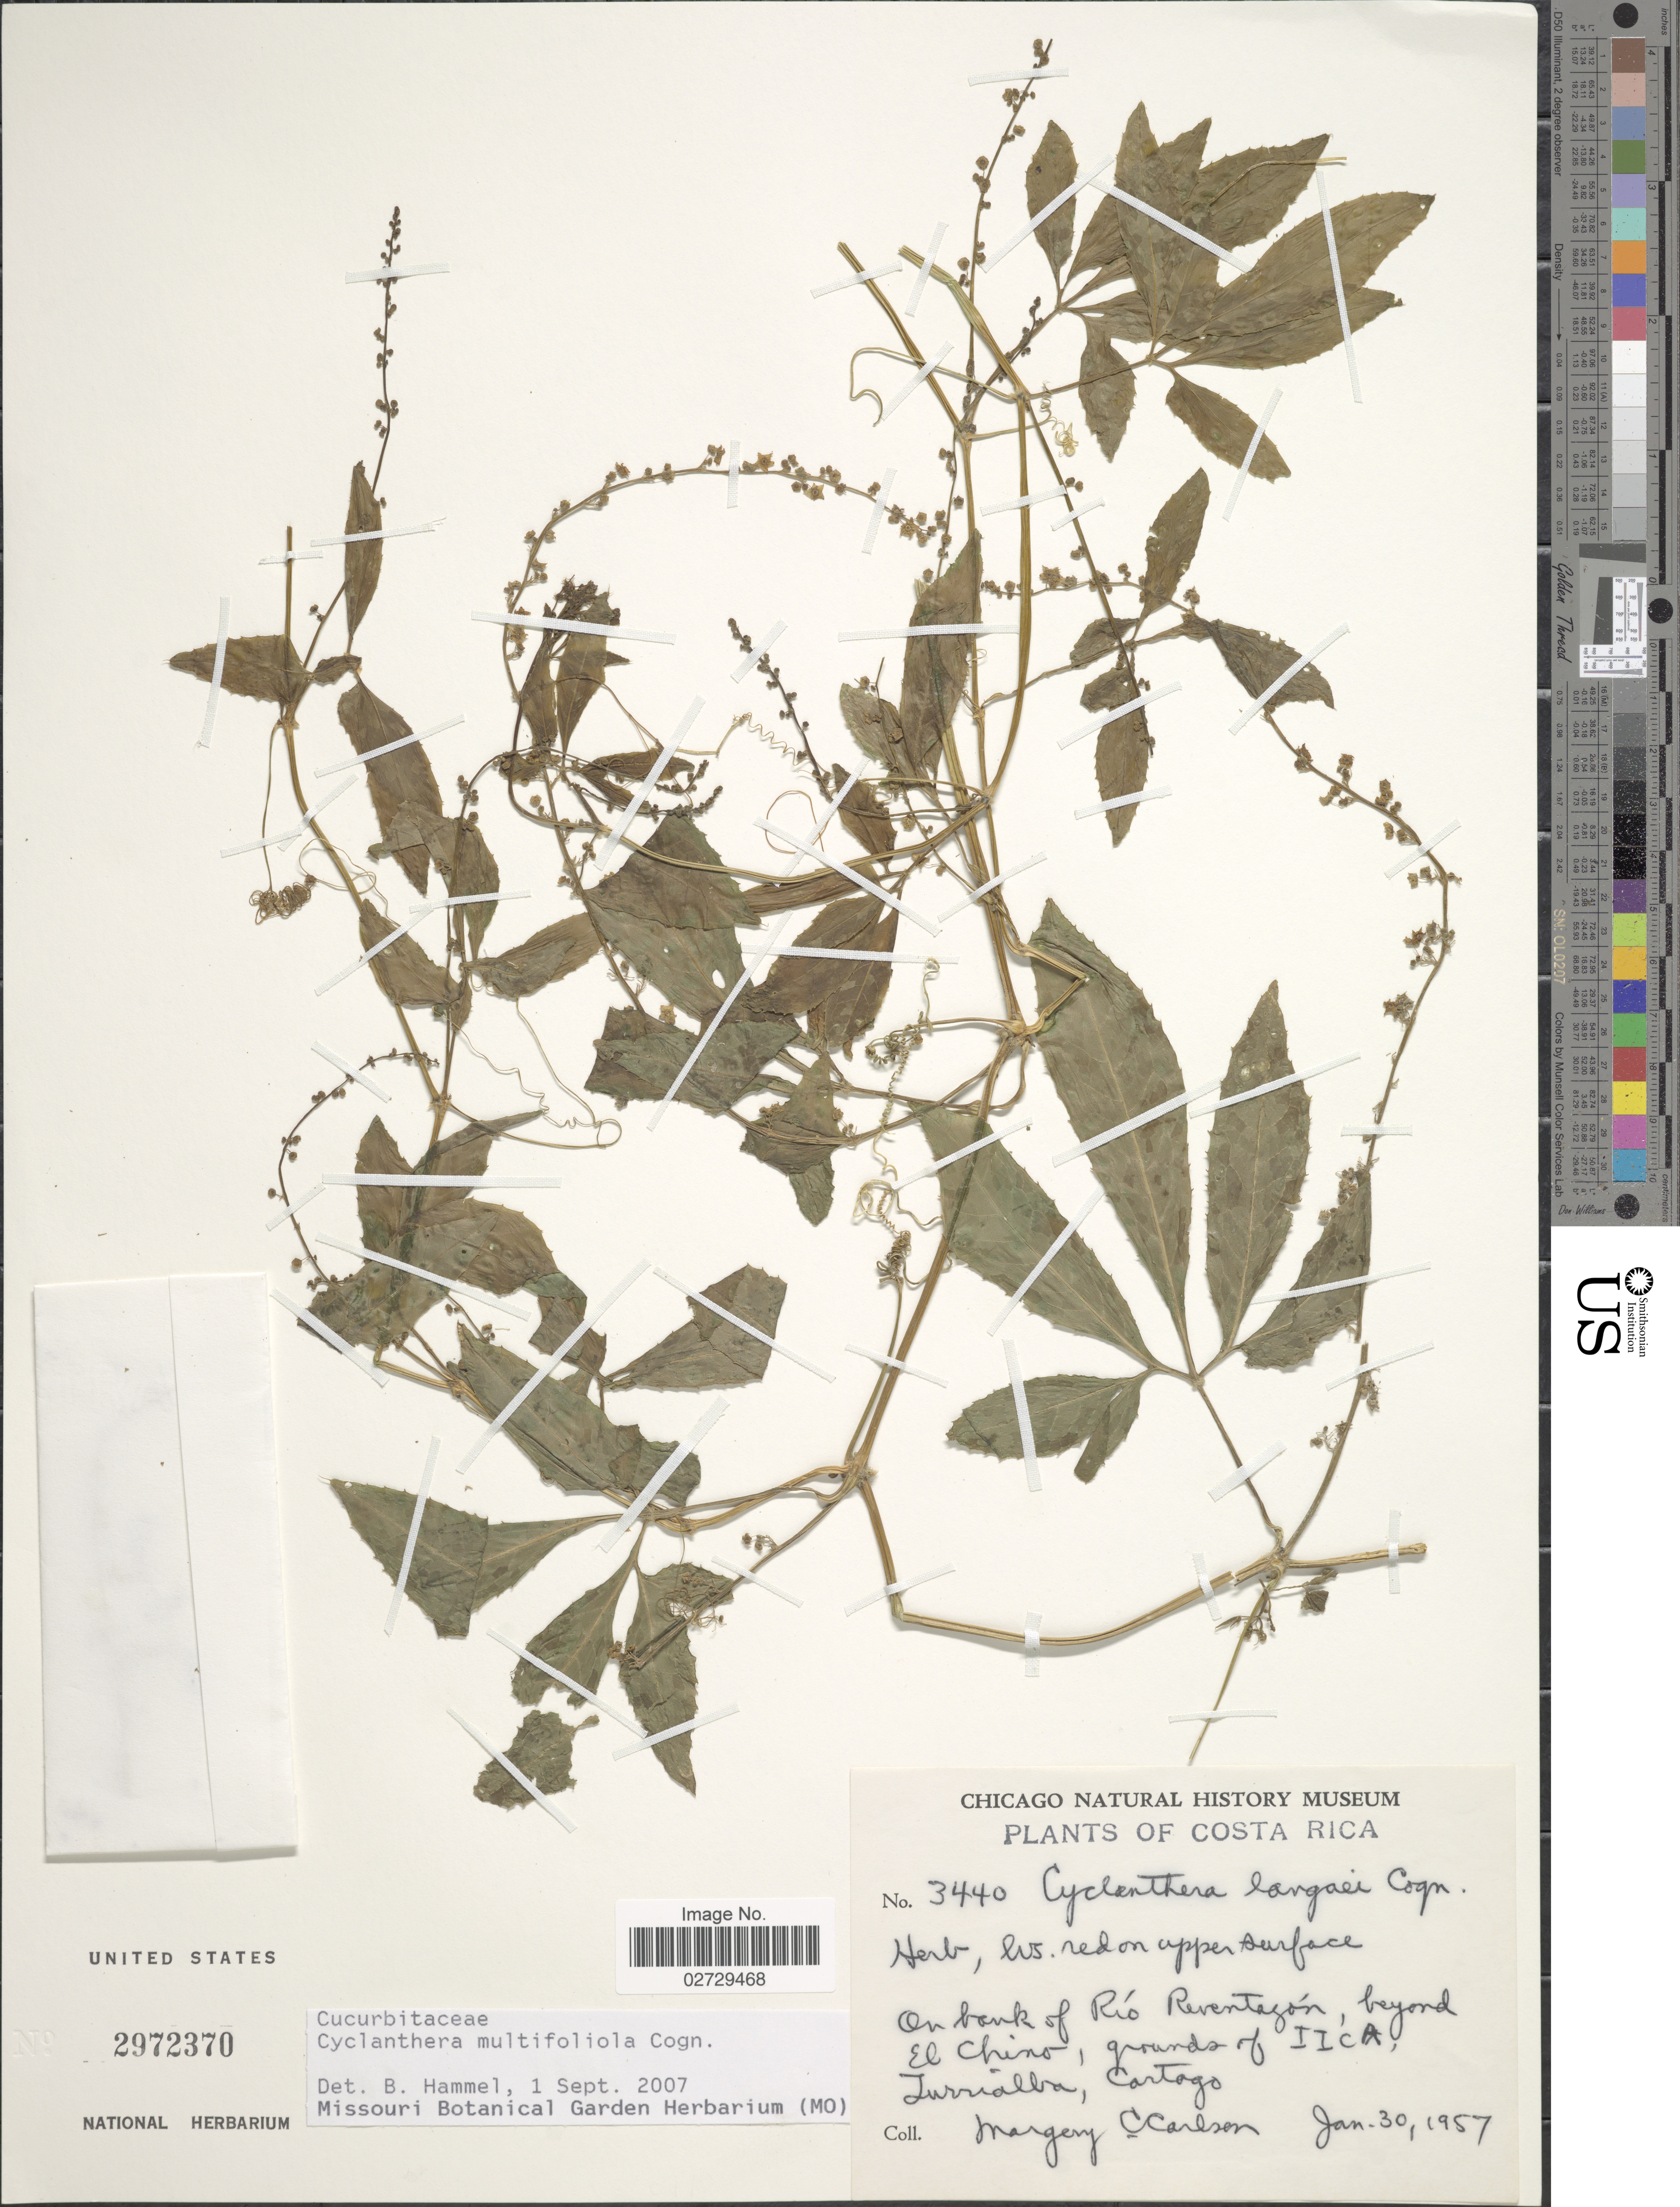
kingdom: Plantae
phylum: Tracheophyta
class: Magnoliopsida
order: Cucurbitales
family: Cucurbitaceae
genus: Cyclanthera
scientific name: Cyclanthera multifoliolata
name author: Cogn.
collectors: M. C. Carlson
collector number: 3440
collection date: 1957-01-30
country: Costa Rica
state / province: Cartago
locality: On bank of Río Reventazón, beyond El Chino, grounds of IICA, Turrialba.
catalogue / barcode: US 2972370